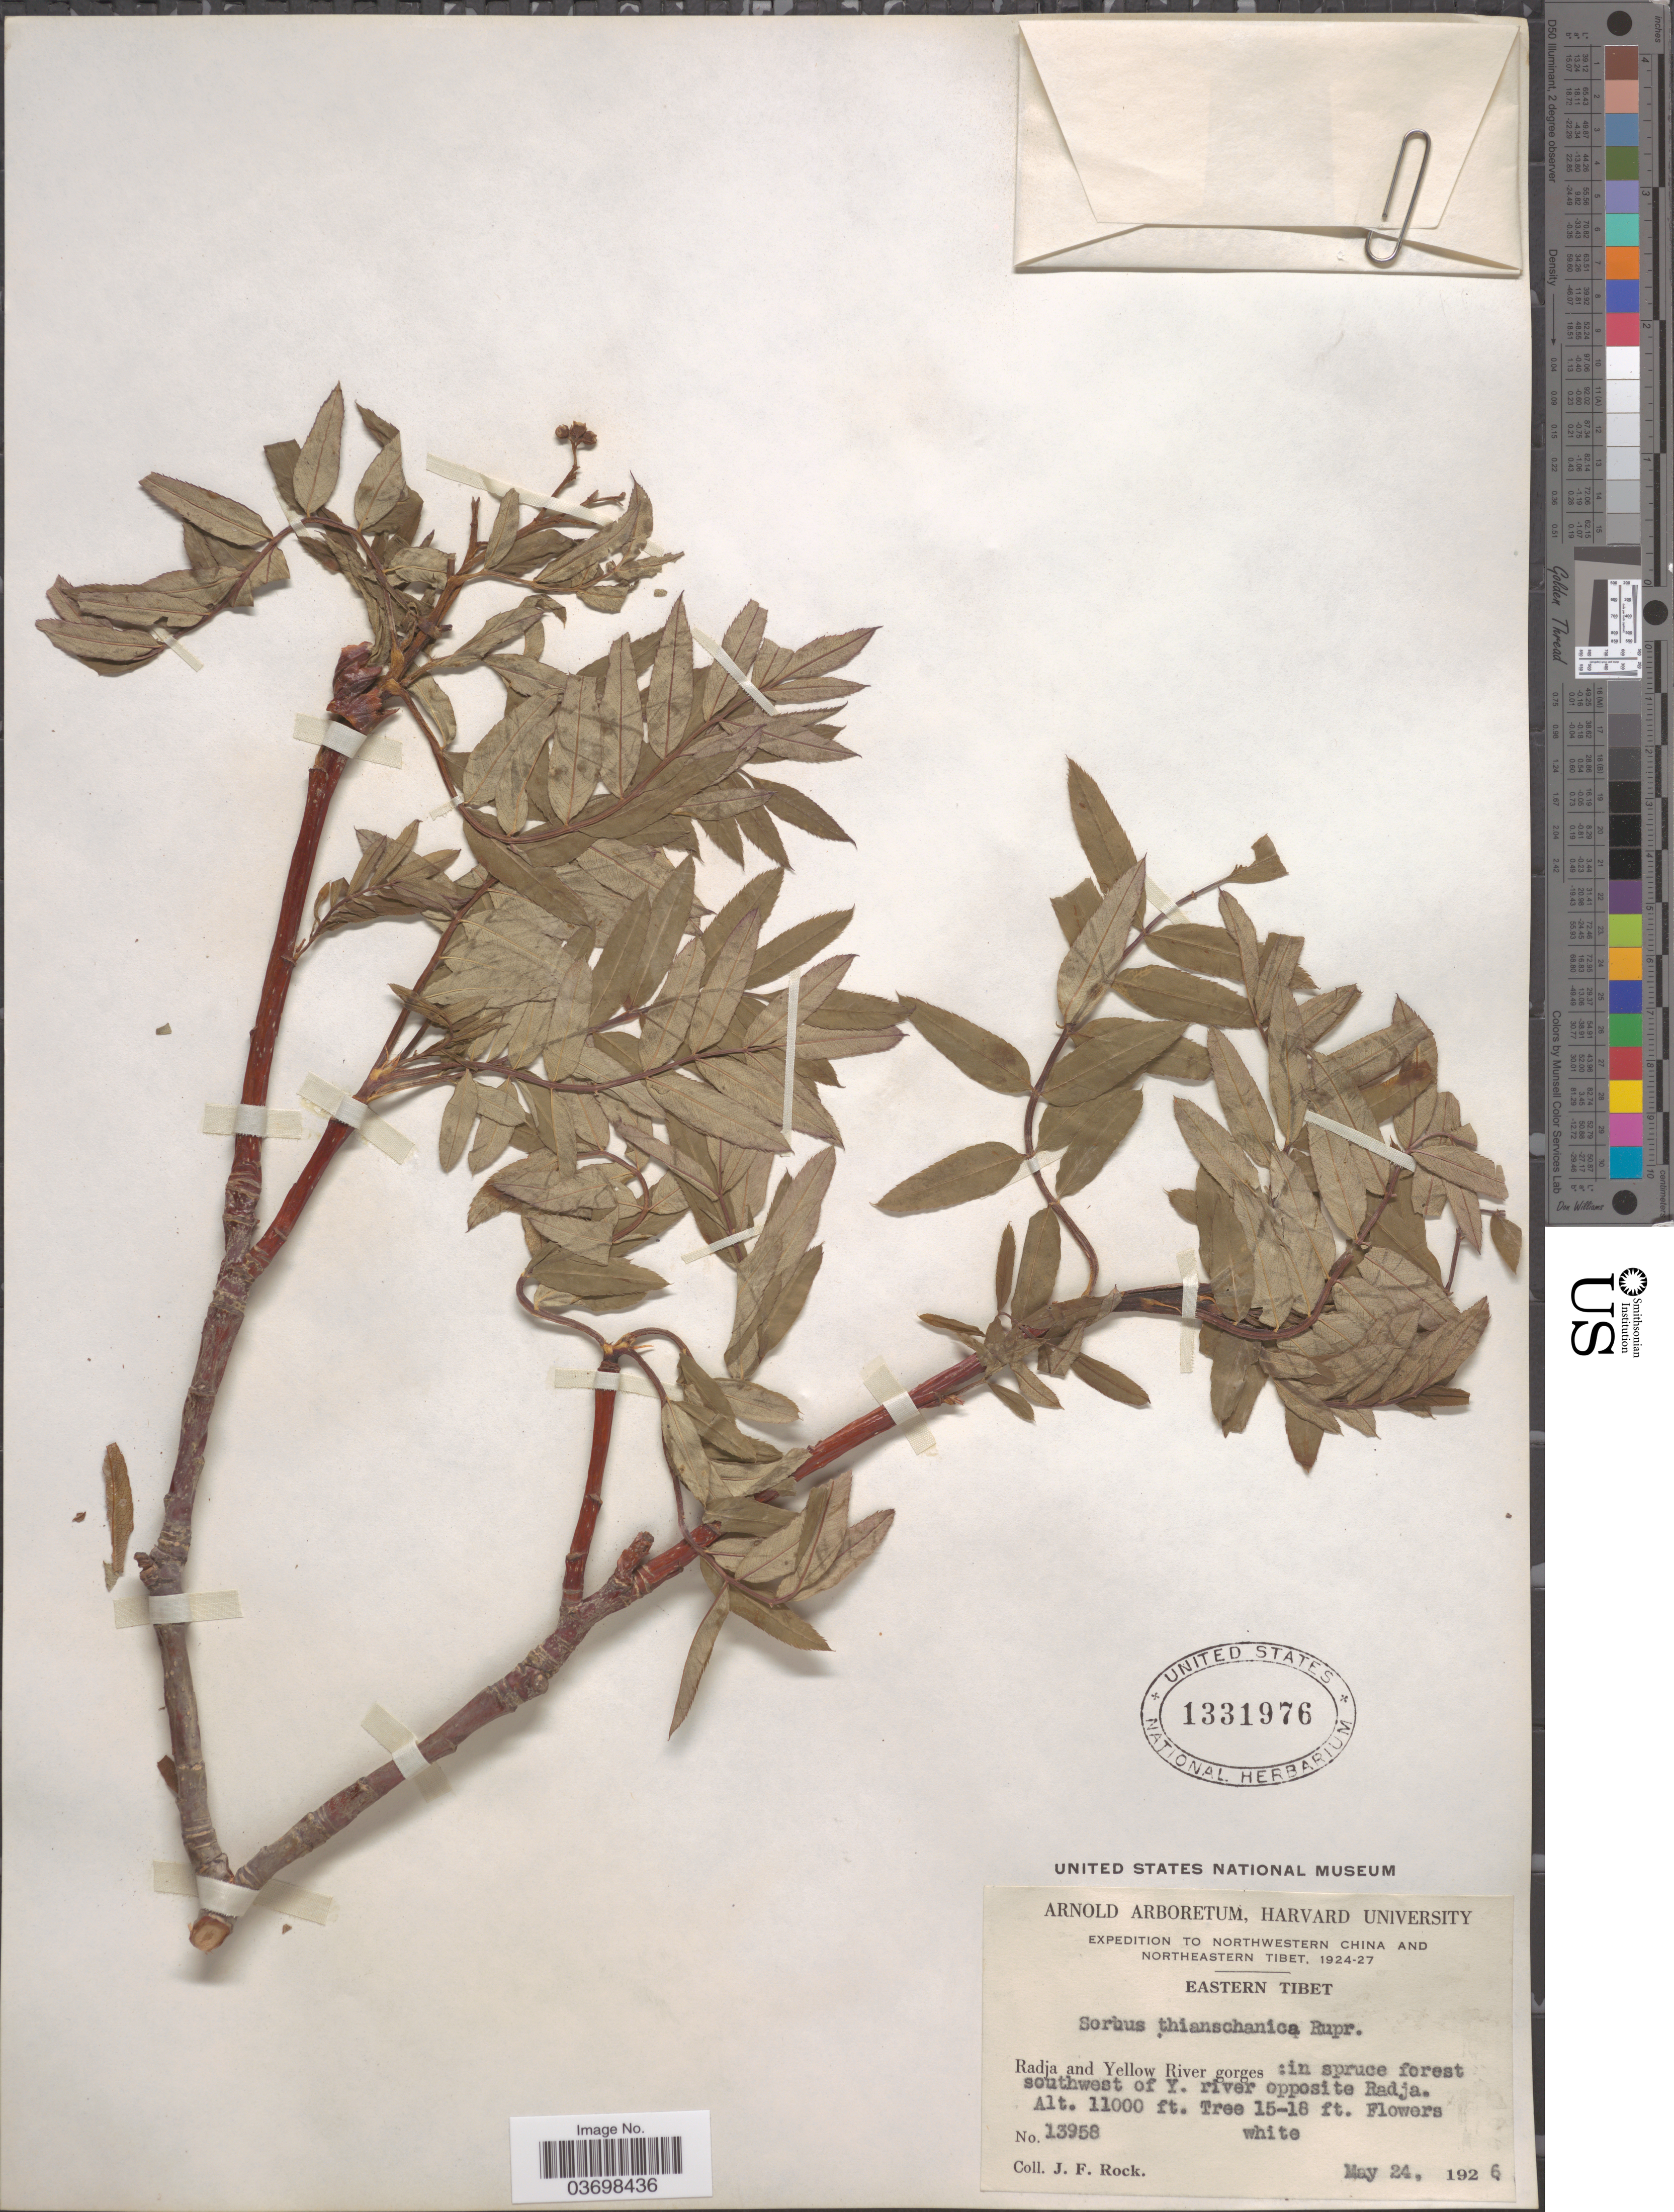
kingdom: Plantae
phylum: Tracheophyta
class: Magnoliopsida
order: Rosales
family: Rosaceae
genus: Sorbus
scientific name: Sorbus tianshanica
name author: Rupr.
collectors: J. Rock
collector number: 13958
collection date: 1926-05-24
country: China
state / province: Xizang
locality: Eastern Tibet. Radja and Yellow River gorges: in spruce forest southwest of Y. river opposite Radja.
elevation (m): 3353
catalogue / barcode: US 1331976